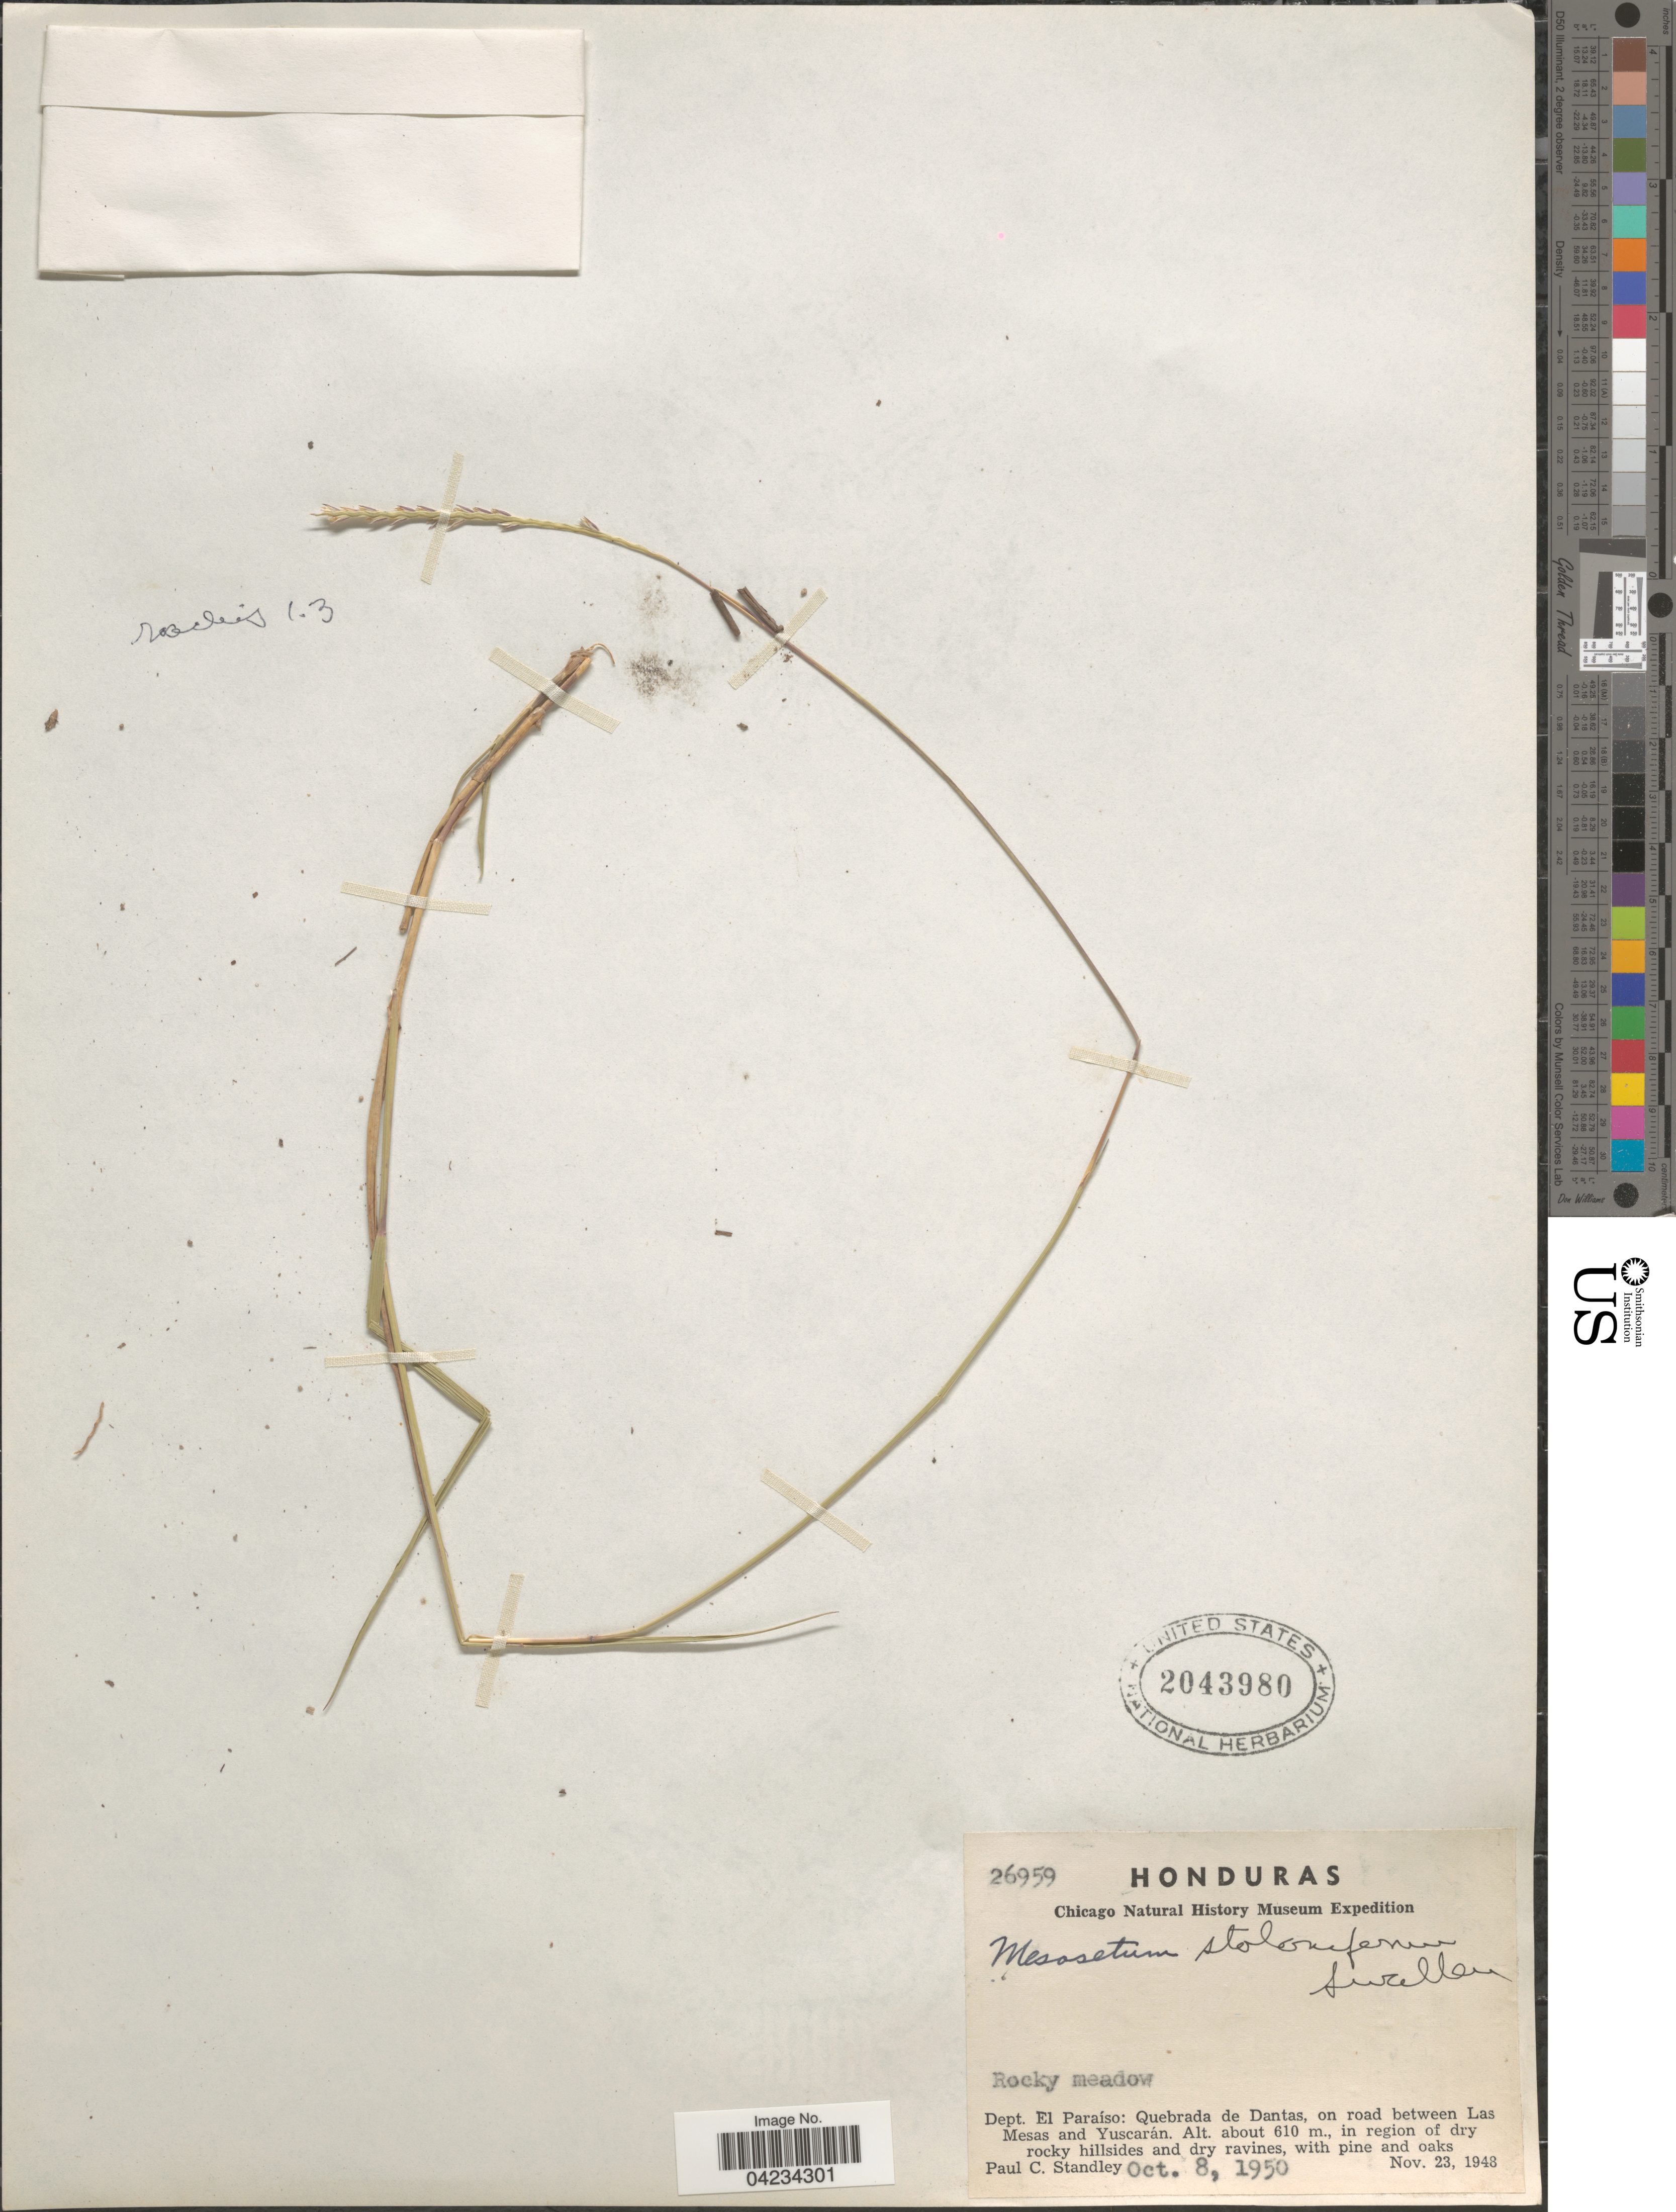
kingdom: Plantae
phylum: Tracheophyta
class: Liliopsida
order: Poales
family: Poaceae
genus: Mesosetum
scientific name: Mesosetum stoloniferum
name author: Swallen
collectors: P. C. Standley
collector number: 26959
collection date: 1950-10-08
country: Honduras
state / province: El Paraiso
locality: Chicago Natural History Museum Expedition. Dept. El Paraíso: Quebrada de Dantas, on road between Las Mesas and Yuscarán.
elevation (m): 610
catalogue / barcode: US 2043980